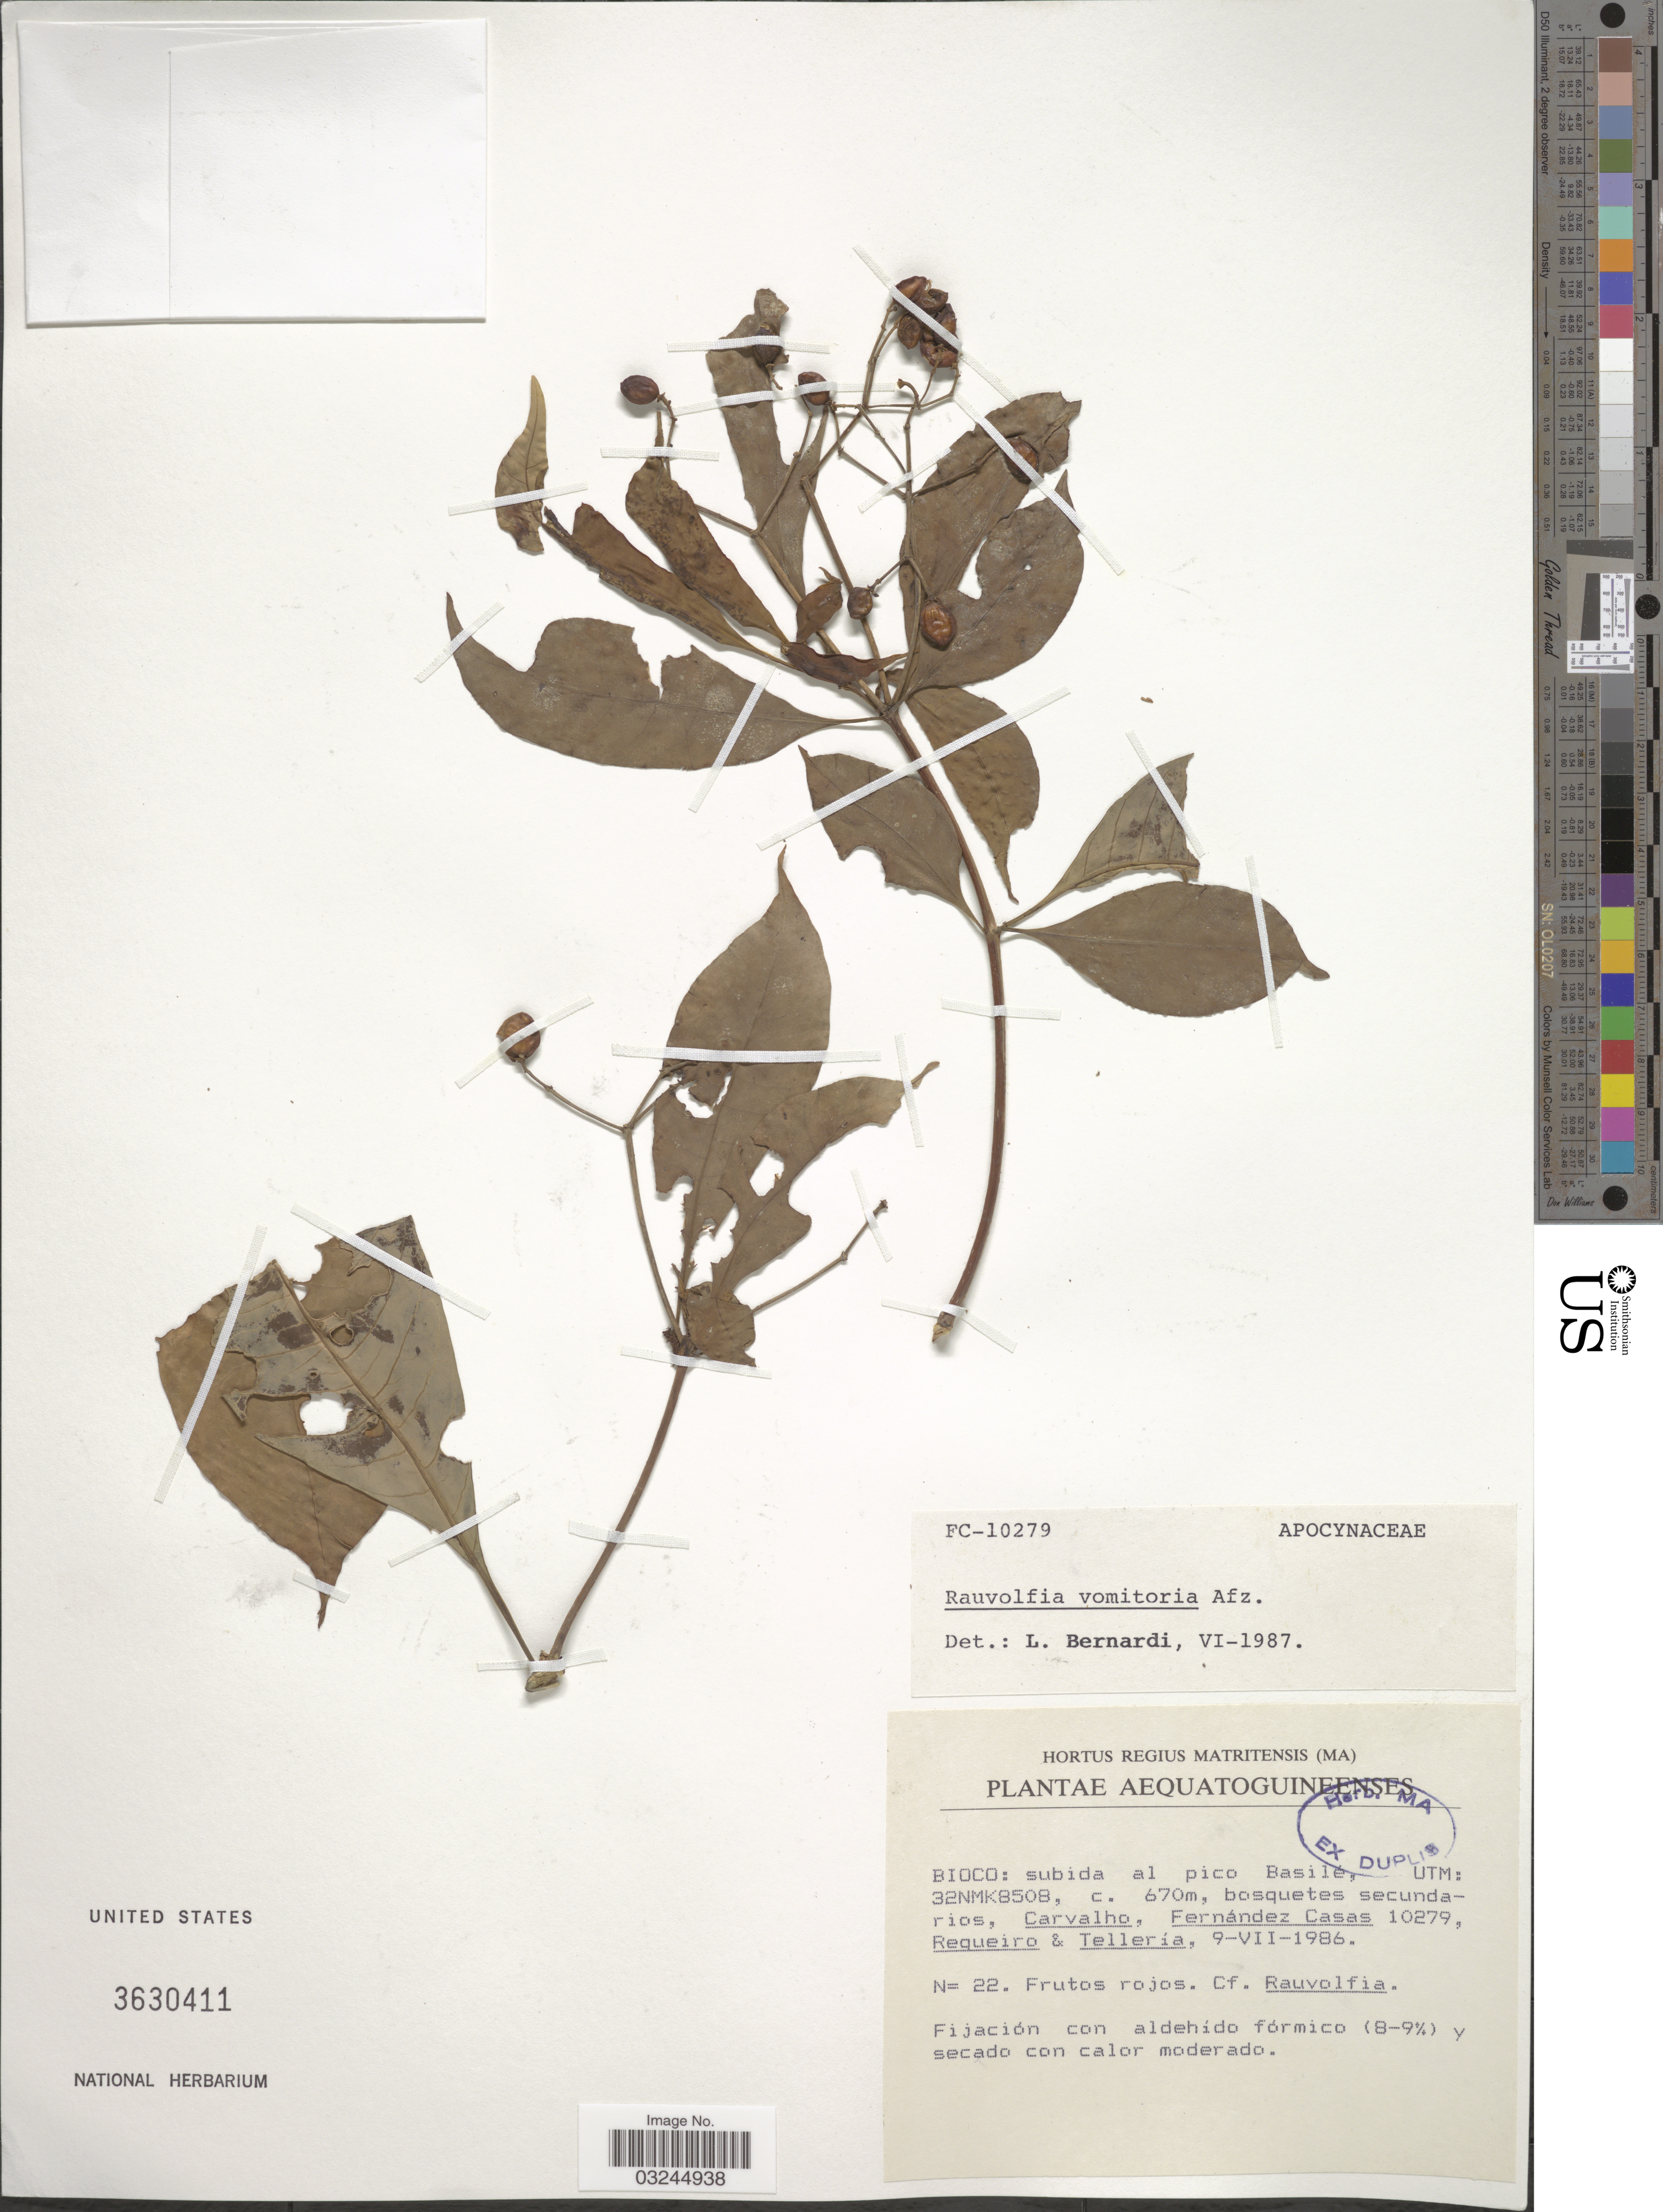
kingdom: Plantae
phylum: Tracheophyta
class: Magnoliopsida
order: Gentianales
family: Apocynaceae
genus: Rauvolfia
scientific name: Rauvolfia vomitoria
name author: Afzel.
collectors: Carvalho, --, F. Casas, Requeiro, -- & -. Telleria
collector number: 10279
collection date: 1986-07-09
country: Equatorial Guinea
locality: Bioco: subida al pico Basilé, UTM: 32NMK8508.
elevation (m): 670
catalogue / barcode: US 3630411